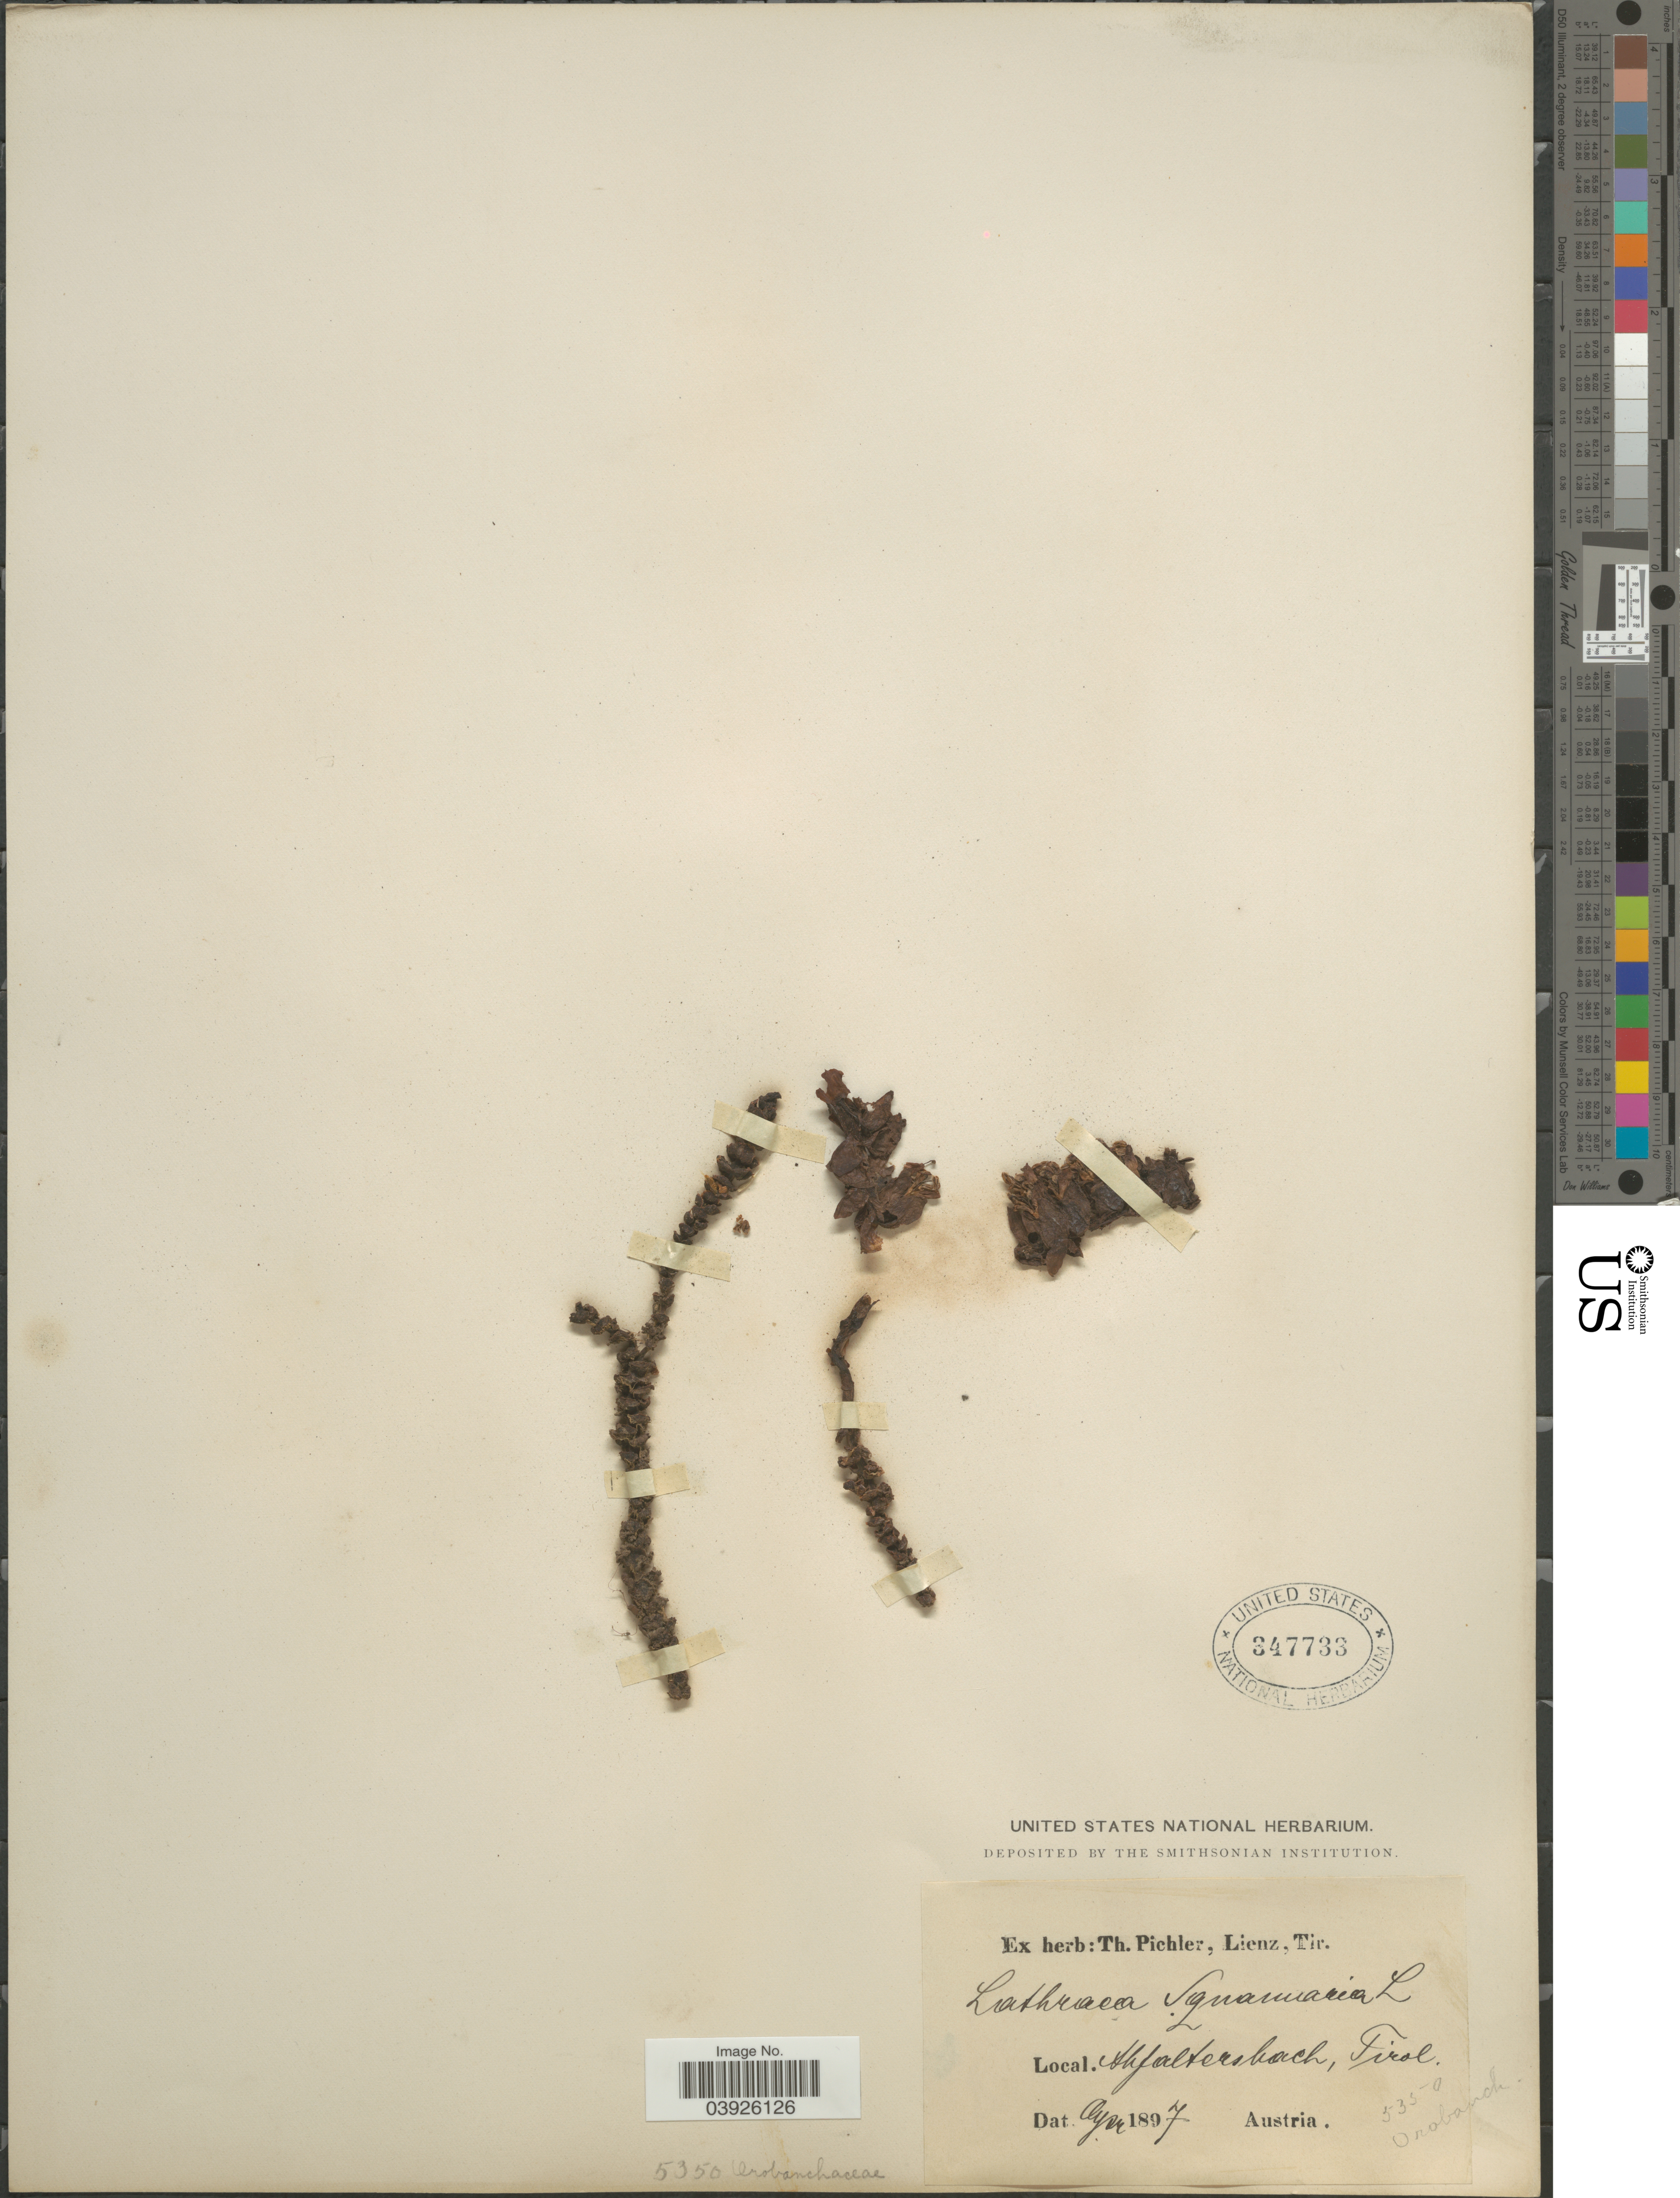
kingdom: Plantae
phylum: Tracheophyta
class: Magnoliopsida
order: Lamiales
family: Orobanchaceae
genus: Lathraea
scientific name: Lathraea squamaria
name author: L.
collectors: ex herb. T. Pichler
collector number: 5350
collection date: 1897-08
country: Austria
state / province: Tirol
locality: Ahfaltersbach.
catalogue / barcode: US 347733